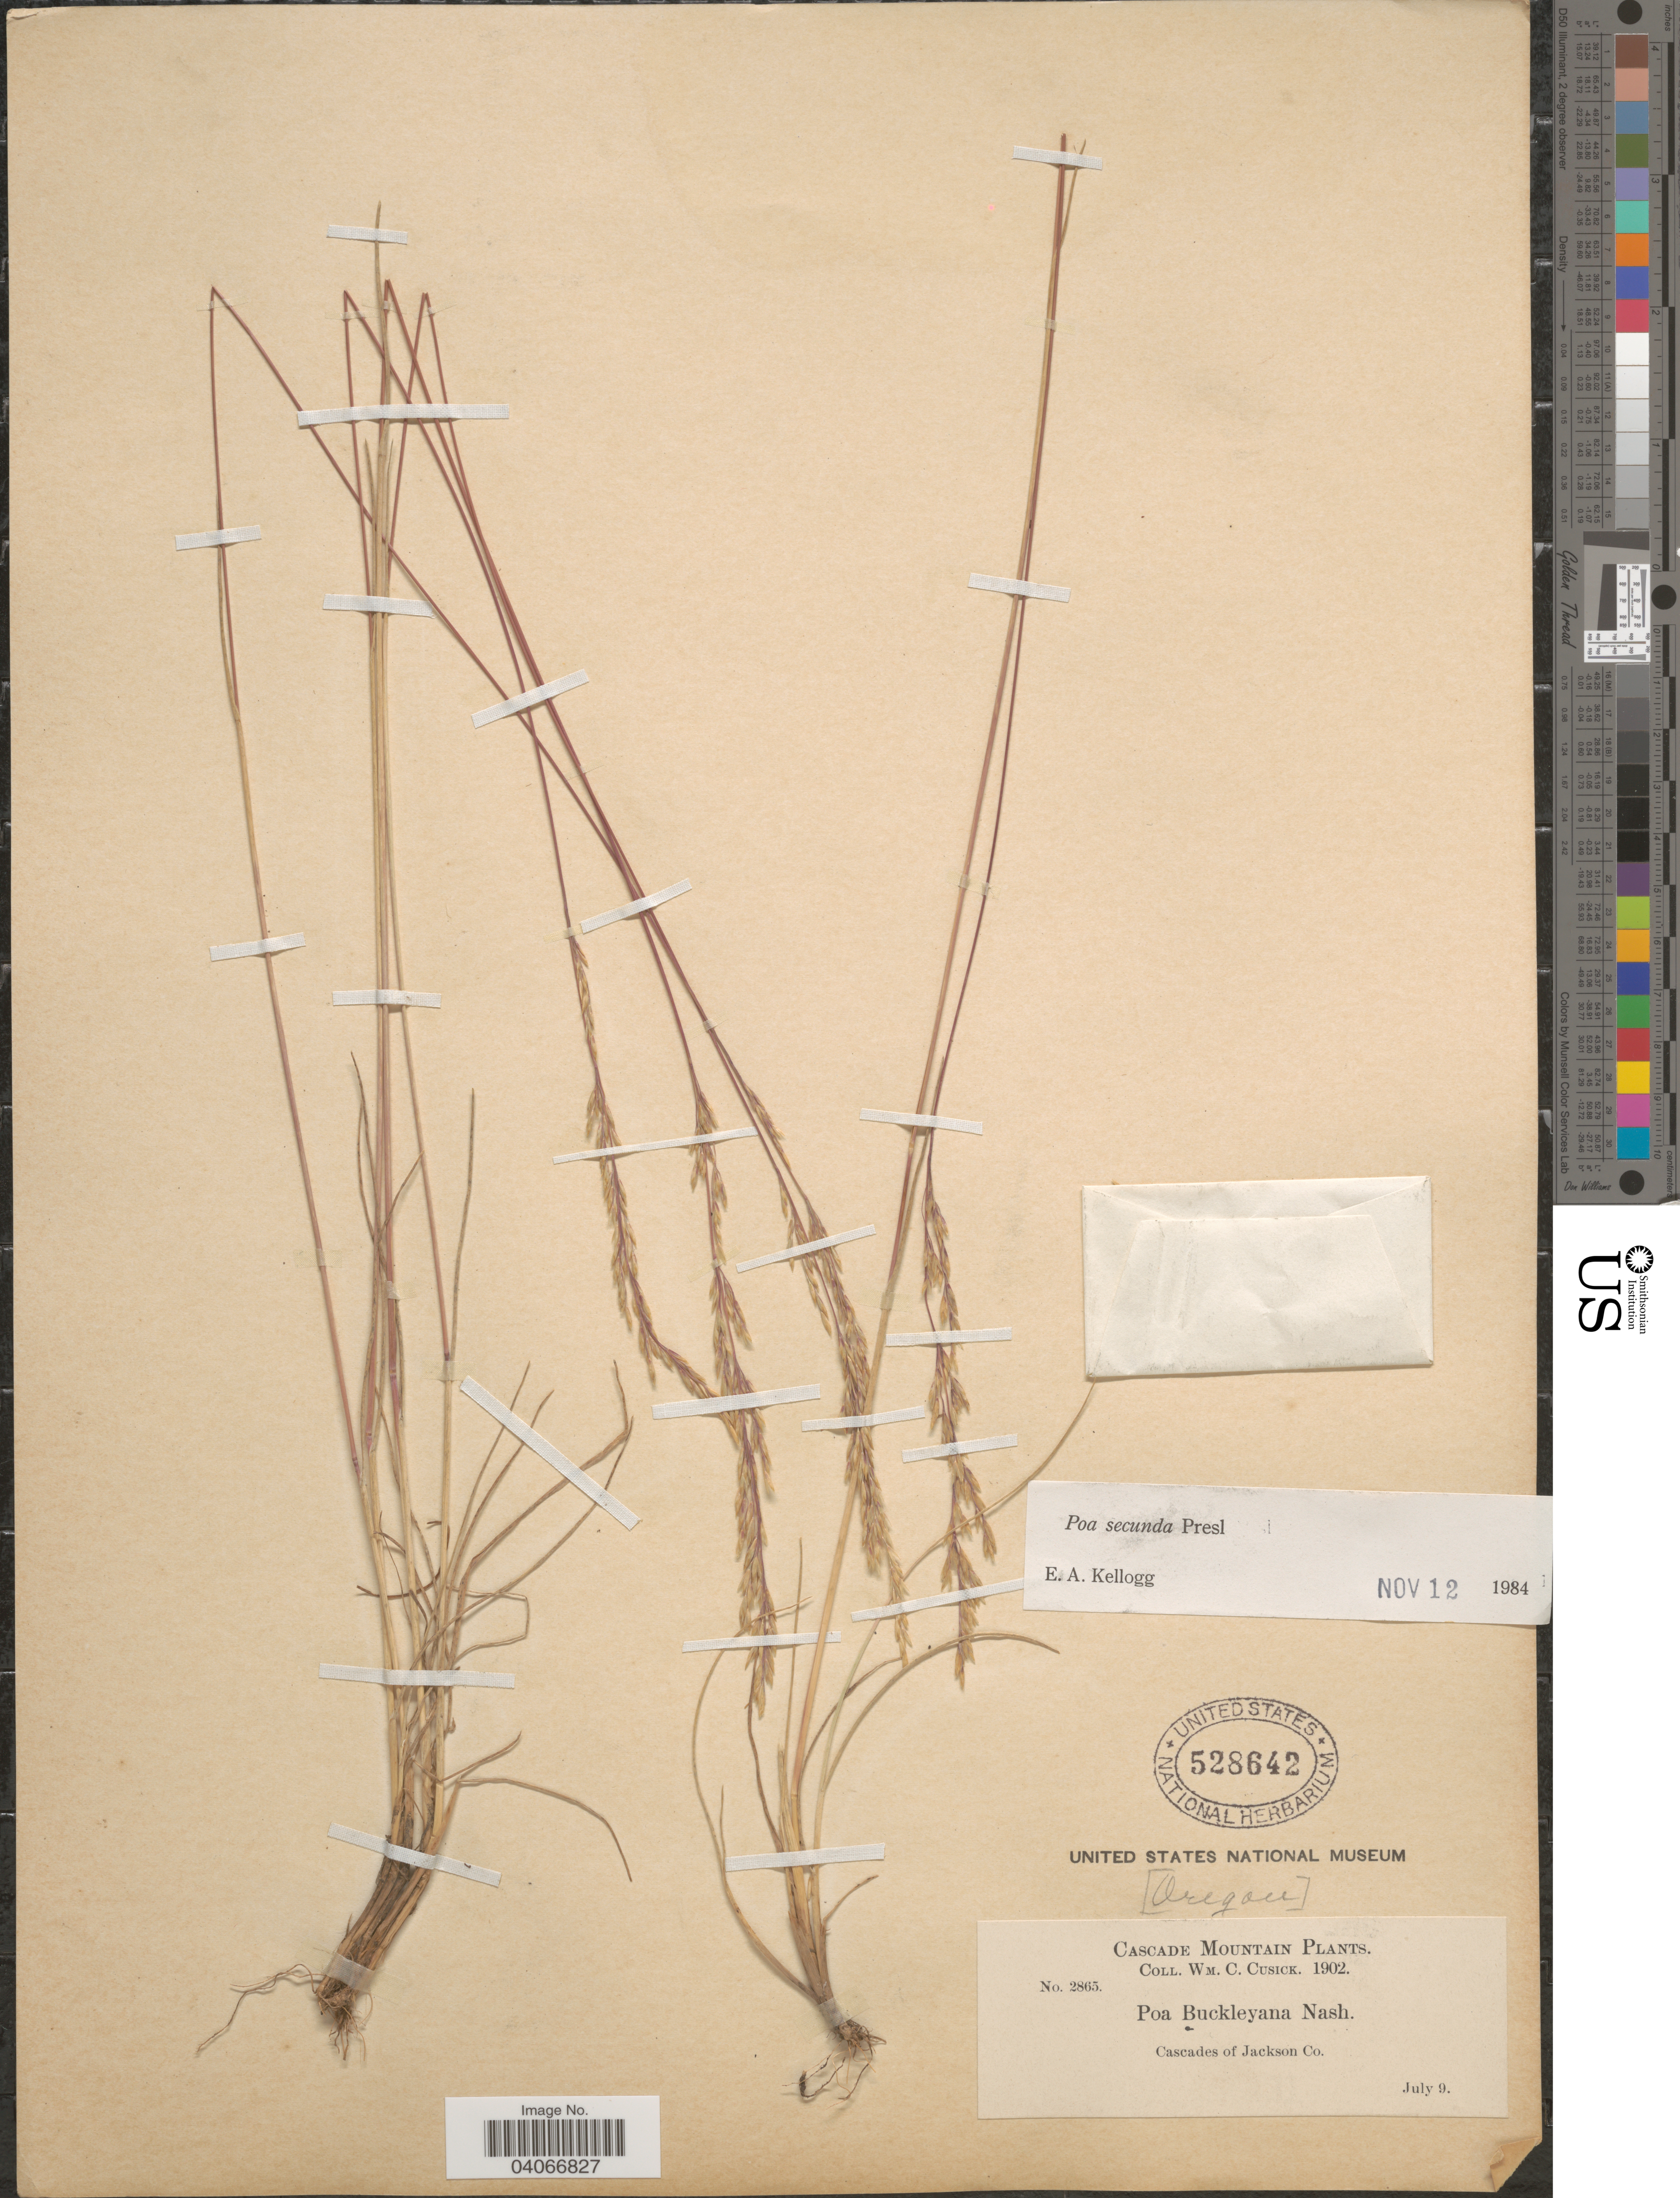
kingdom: Plantae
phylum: Tracheophyta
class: Liliopsida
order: Poales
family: Poaceae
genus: Poa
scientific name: Poa secunda subsp. secunda var. scabrella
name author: (Thurb.) Soreng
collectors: W. C. Cusick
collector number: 2865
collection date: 1902-07-09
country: United States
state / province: Oregon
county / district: Jackson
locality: Cascade Mountain. Cascades of Jackson Co.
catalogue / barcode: US 528642